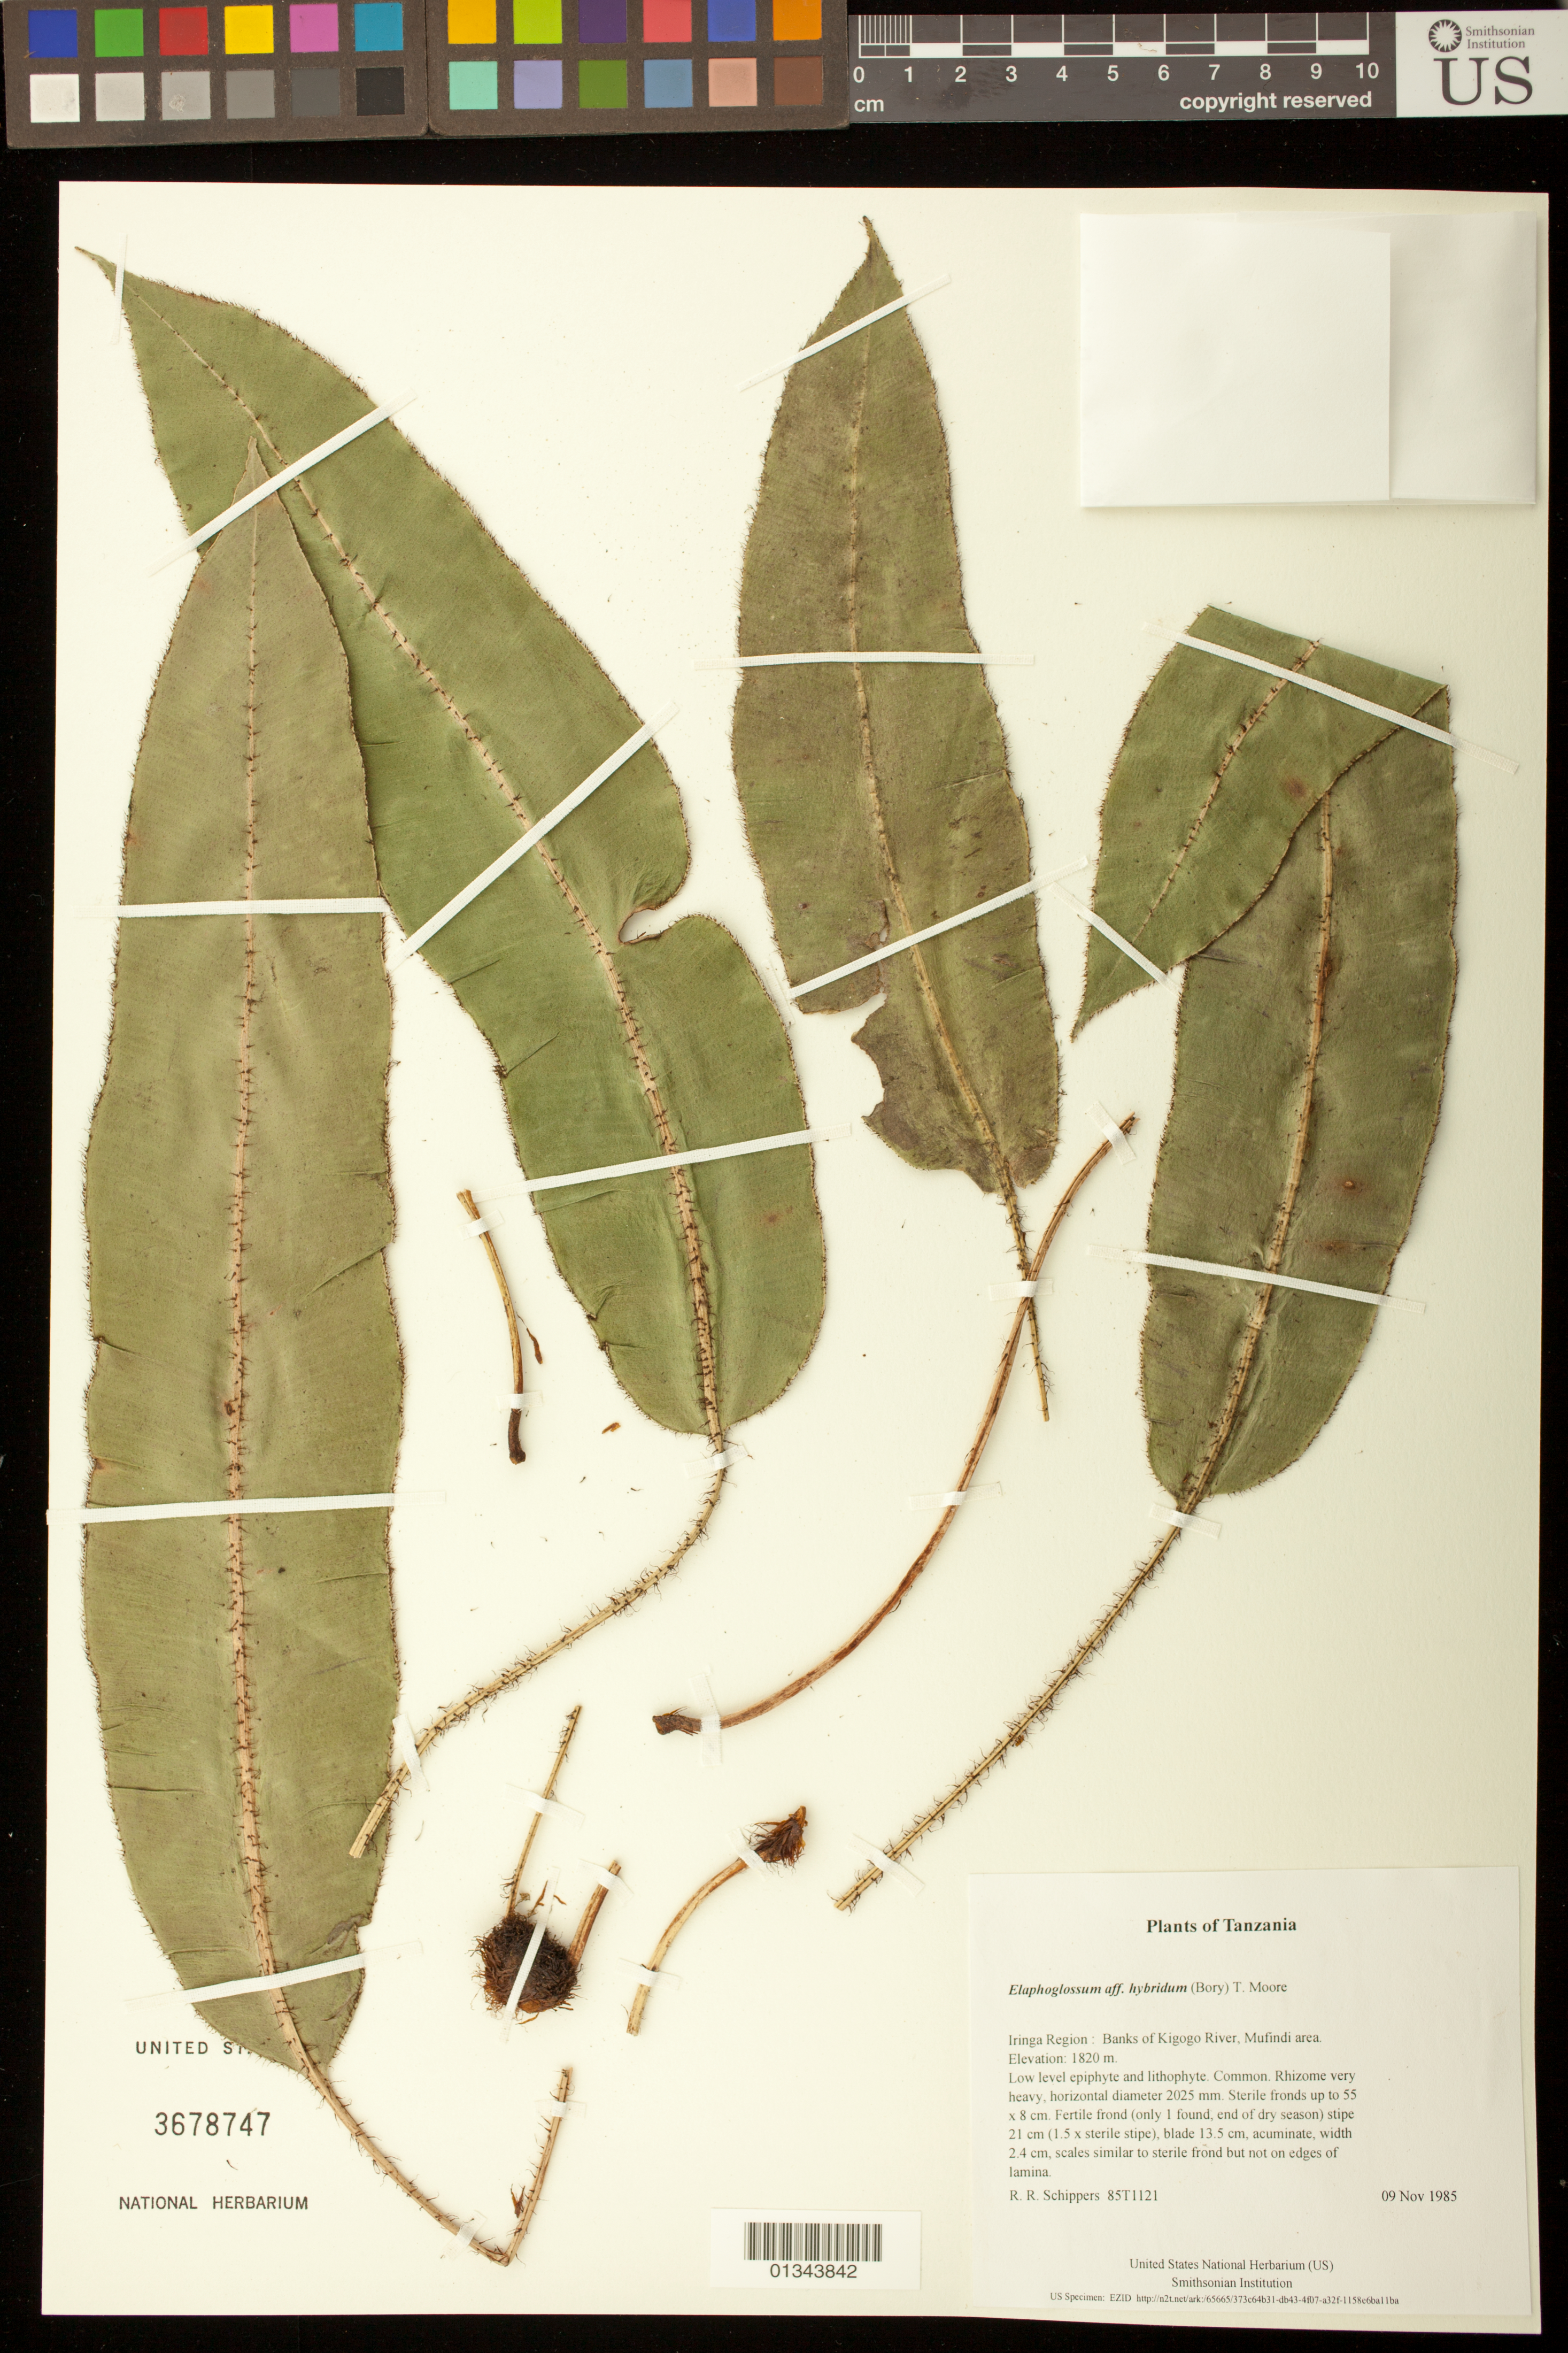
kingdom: Plantae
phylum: Tracheophyta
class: Polypodiopsida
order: Polypodiales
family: Dryopteridaceae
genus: Elaphoglossum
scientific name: Elaphoglossum hybridum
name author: (Bory) T. Moore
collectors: R. R. Schippers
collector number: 85T1121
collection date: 1985-11-09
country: Tanzania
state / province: Iringa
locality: Banks of Kigogo River, Mufindi area.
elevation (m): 1820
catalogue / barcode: US 3678747